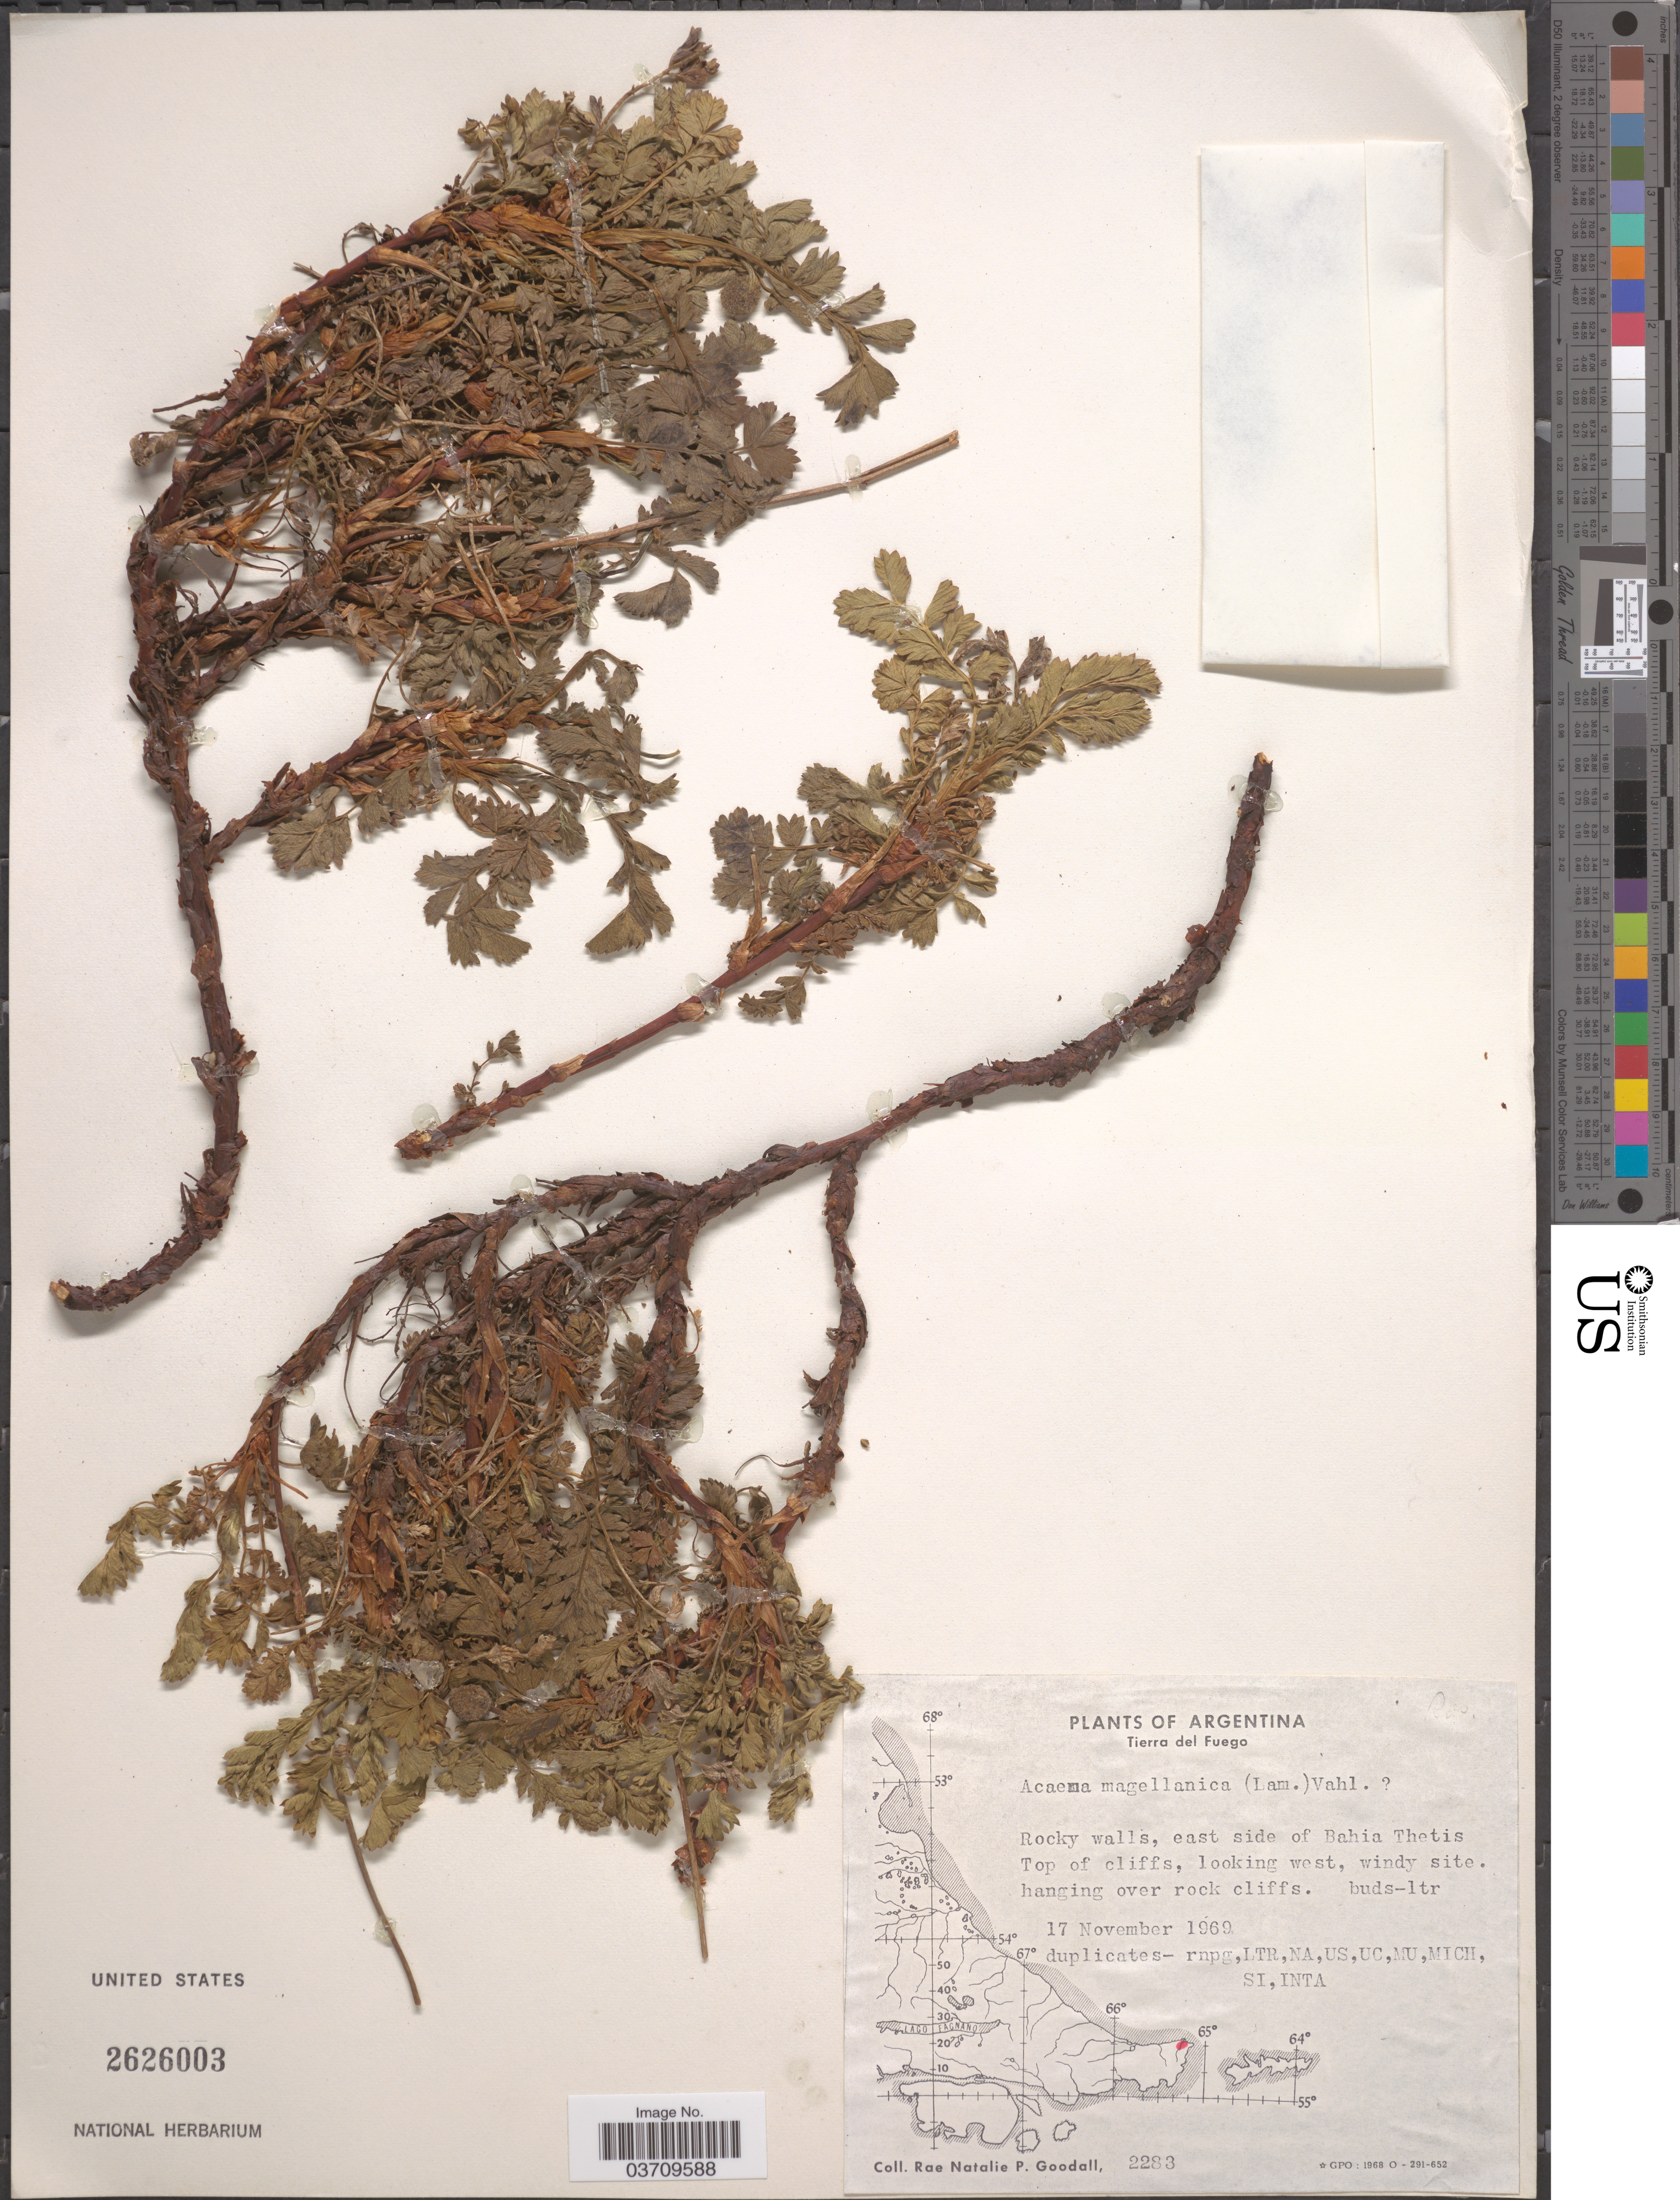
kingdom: Plantae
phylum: Tracheophyta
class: Magnoliopsida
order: Rosales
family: Rosaceae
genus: Acaena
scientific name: Acaena magellanica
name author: Vahl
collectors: R. Goodall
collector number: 2283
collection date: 1969-11-17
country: Argentina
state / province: Tierra del Fuego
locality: Rocky walls, east side of Bahia Thetis Top of cliffs, looking west, windy site.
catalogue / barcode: US 2626003